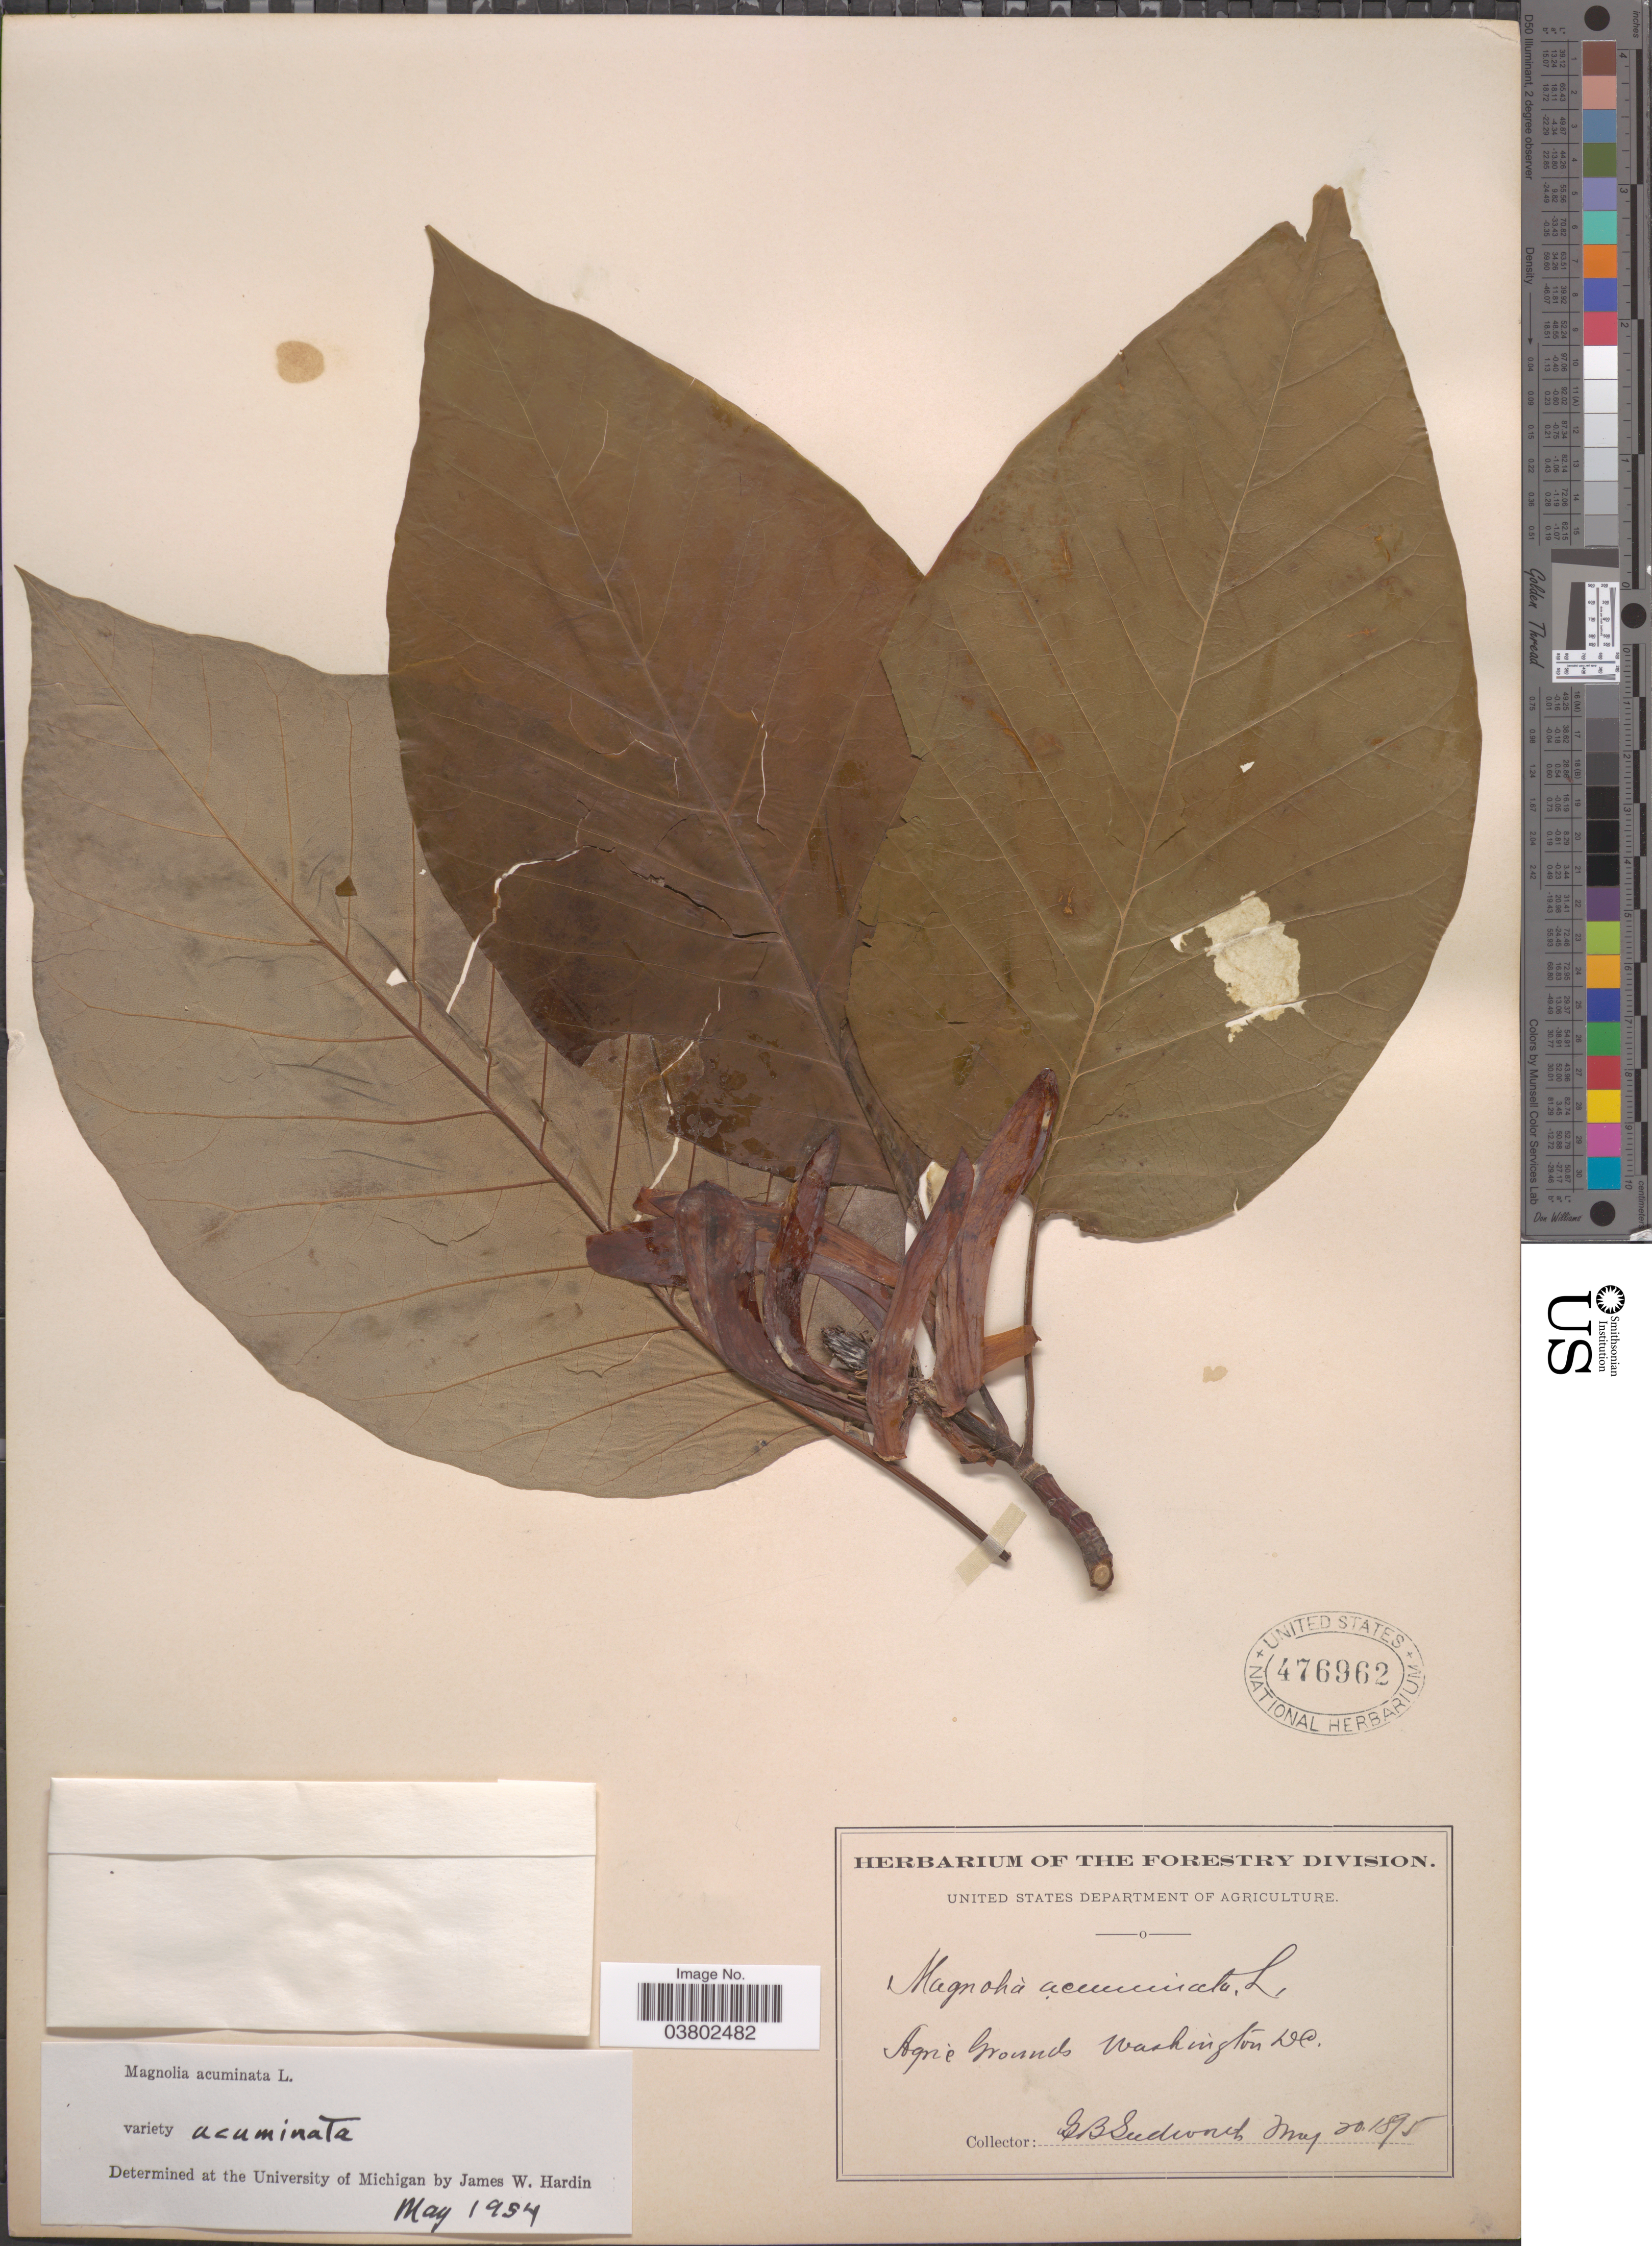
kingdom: Plantae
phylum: Tracheophyta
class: Magnoliopsida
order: Magnoliales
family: Magnoliaceae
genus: Magnolia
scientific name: Magnolia acuminata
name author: (L.) L.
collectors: G. B. Sudworth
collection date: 1895-05-20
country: United States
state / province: District of Columbia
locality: Agric grounds. Washington DC.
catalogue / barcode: US 476962